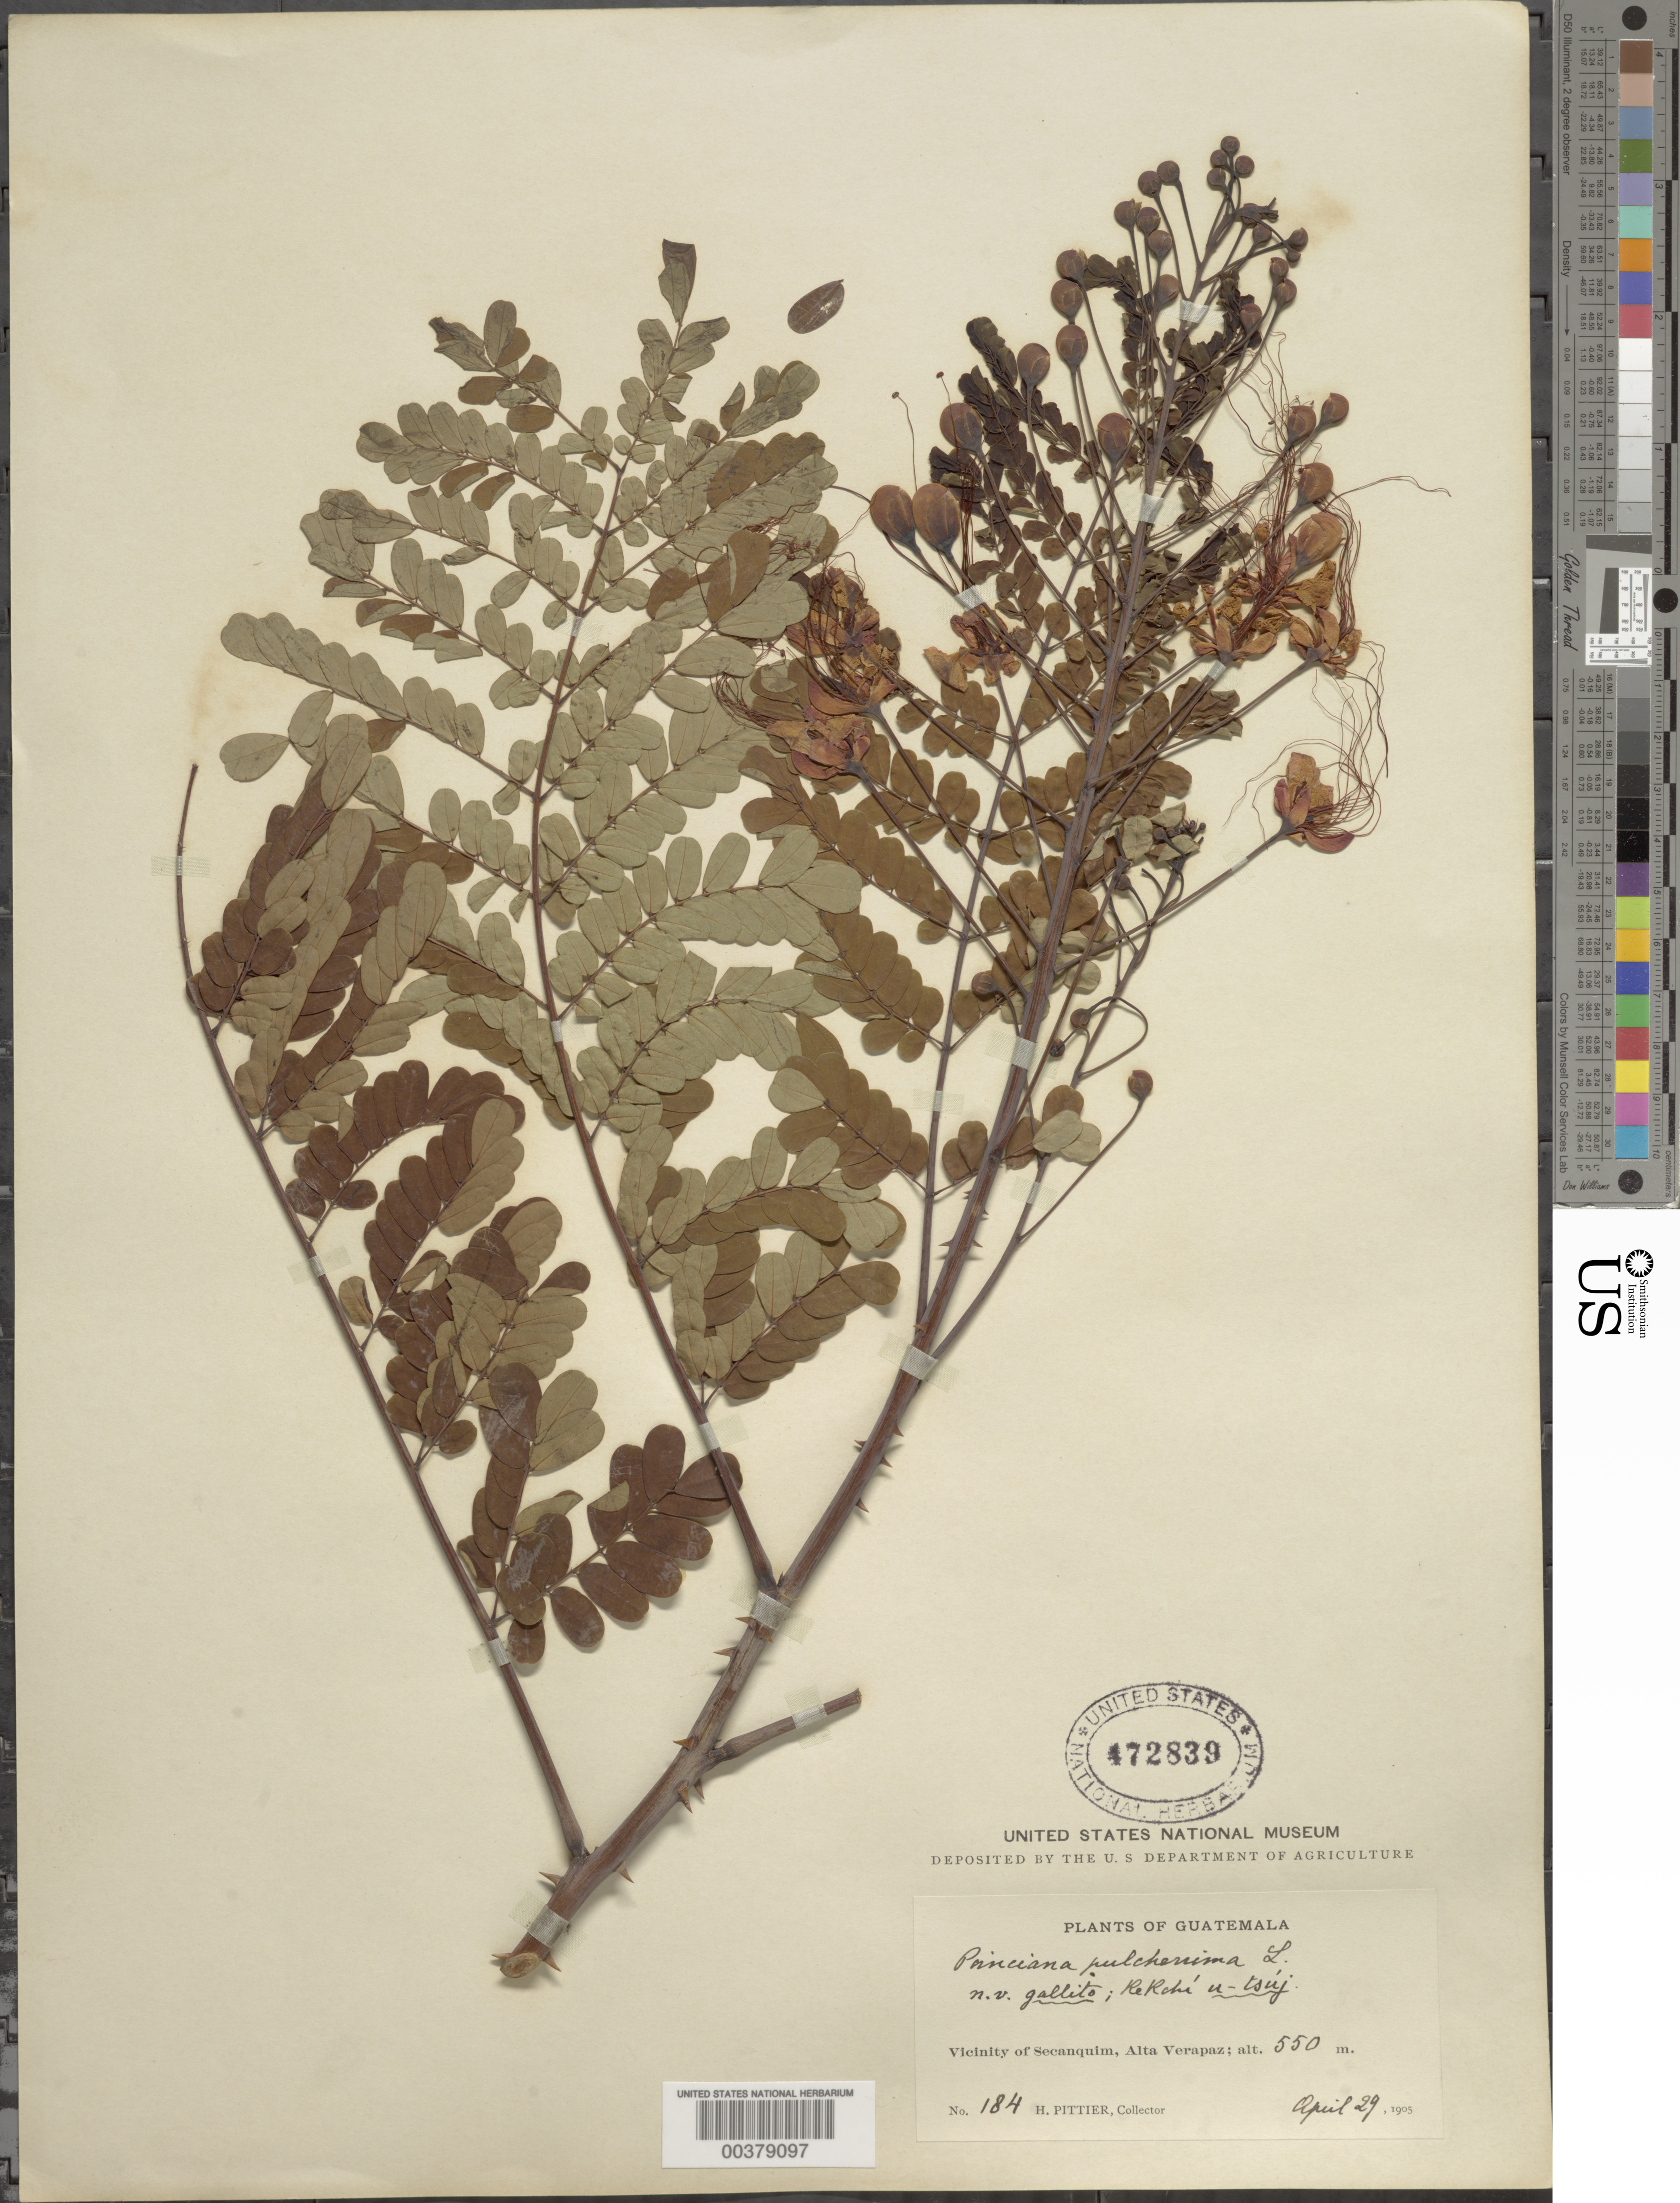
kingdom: Plantae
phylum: Tracheophyta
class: Magnoliopsida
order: Fabales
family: Fabaceae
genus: Caesalpinia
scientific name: Caesalpinia pulcherrima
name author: (L.) Sw.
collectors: H. F. Pittier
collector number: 184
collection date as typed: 29 Apr 1905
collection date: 1905-04-29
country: Guatemala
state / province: Alta Verapaz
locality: Vicinity of Secanquim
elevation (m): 550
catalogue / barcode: US 472839